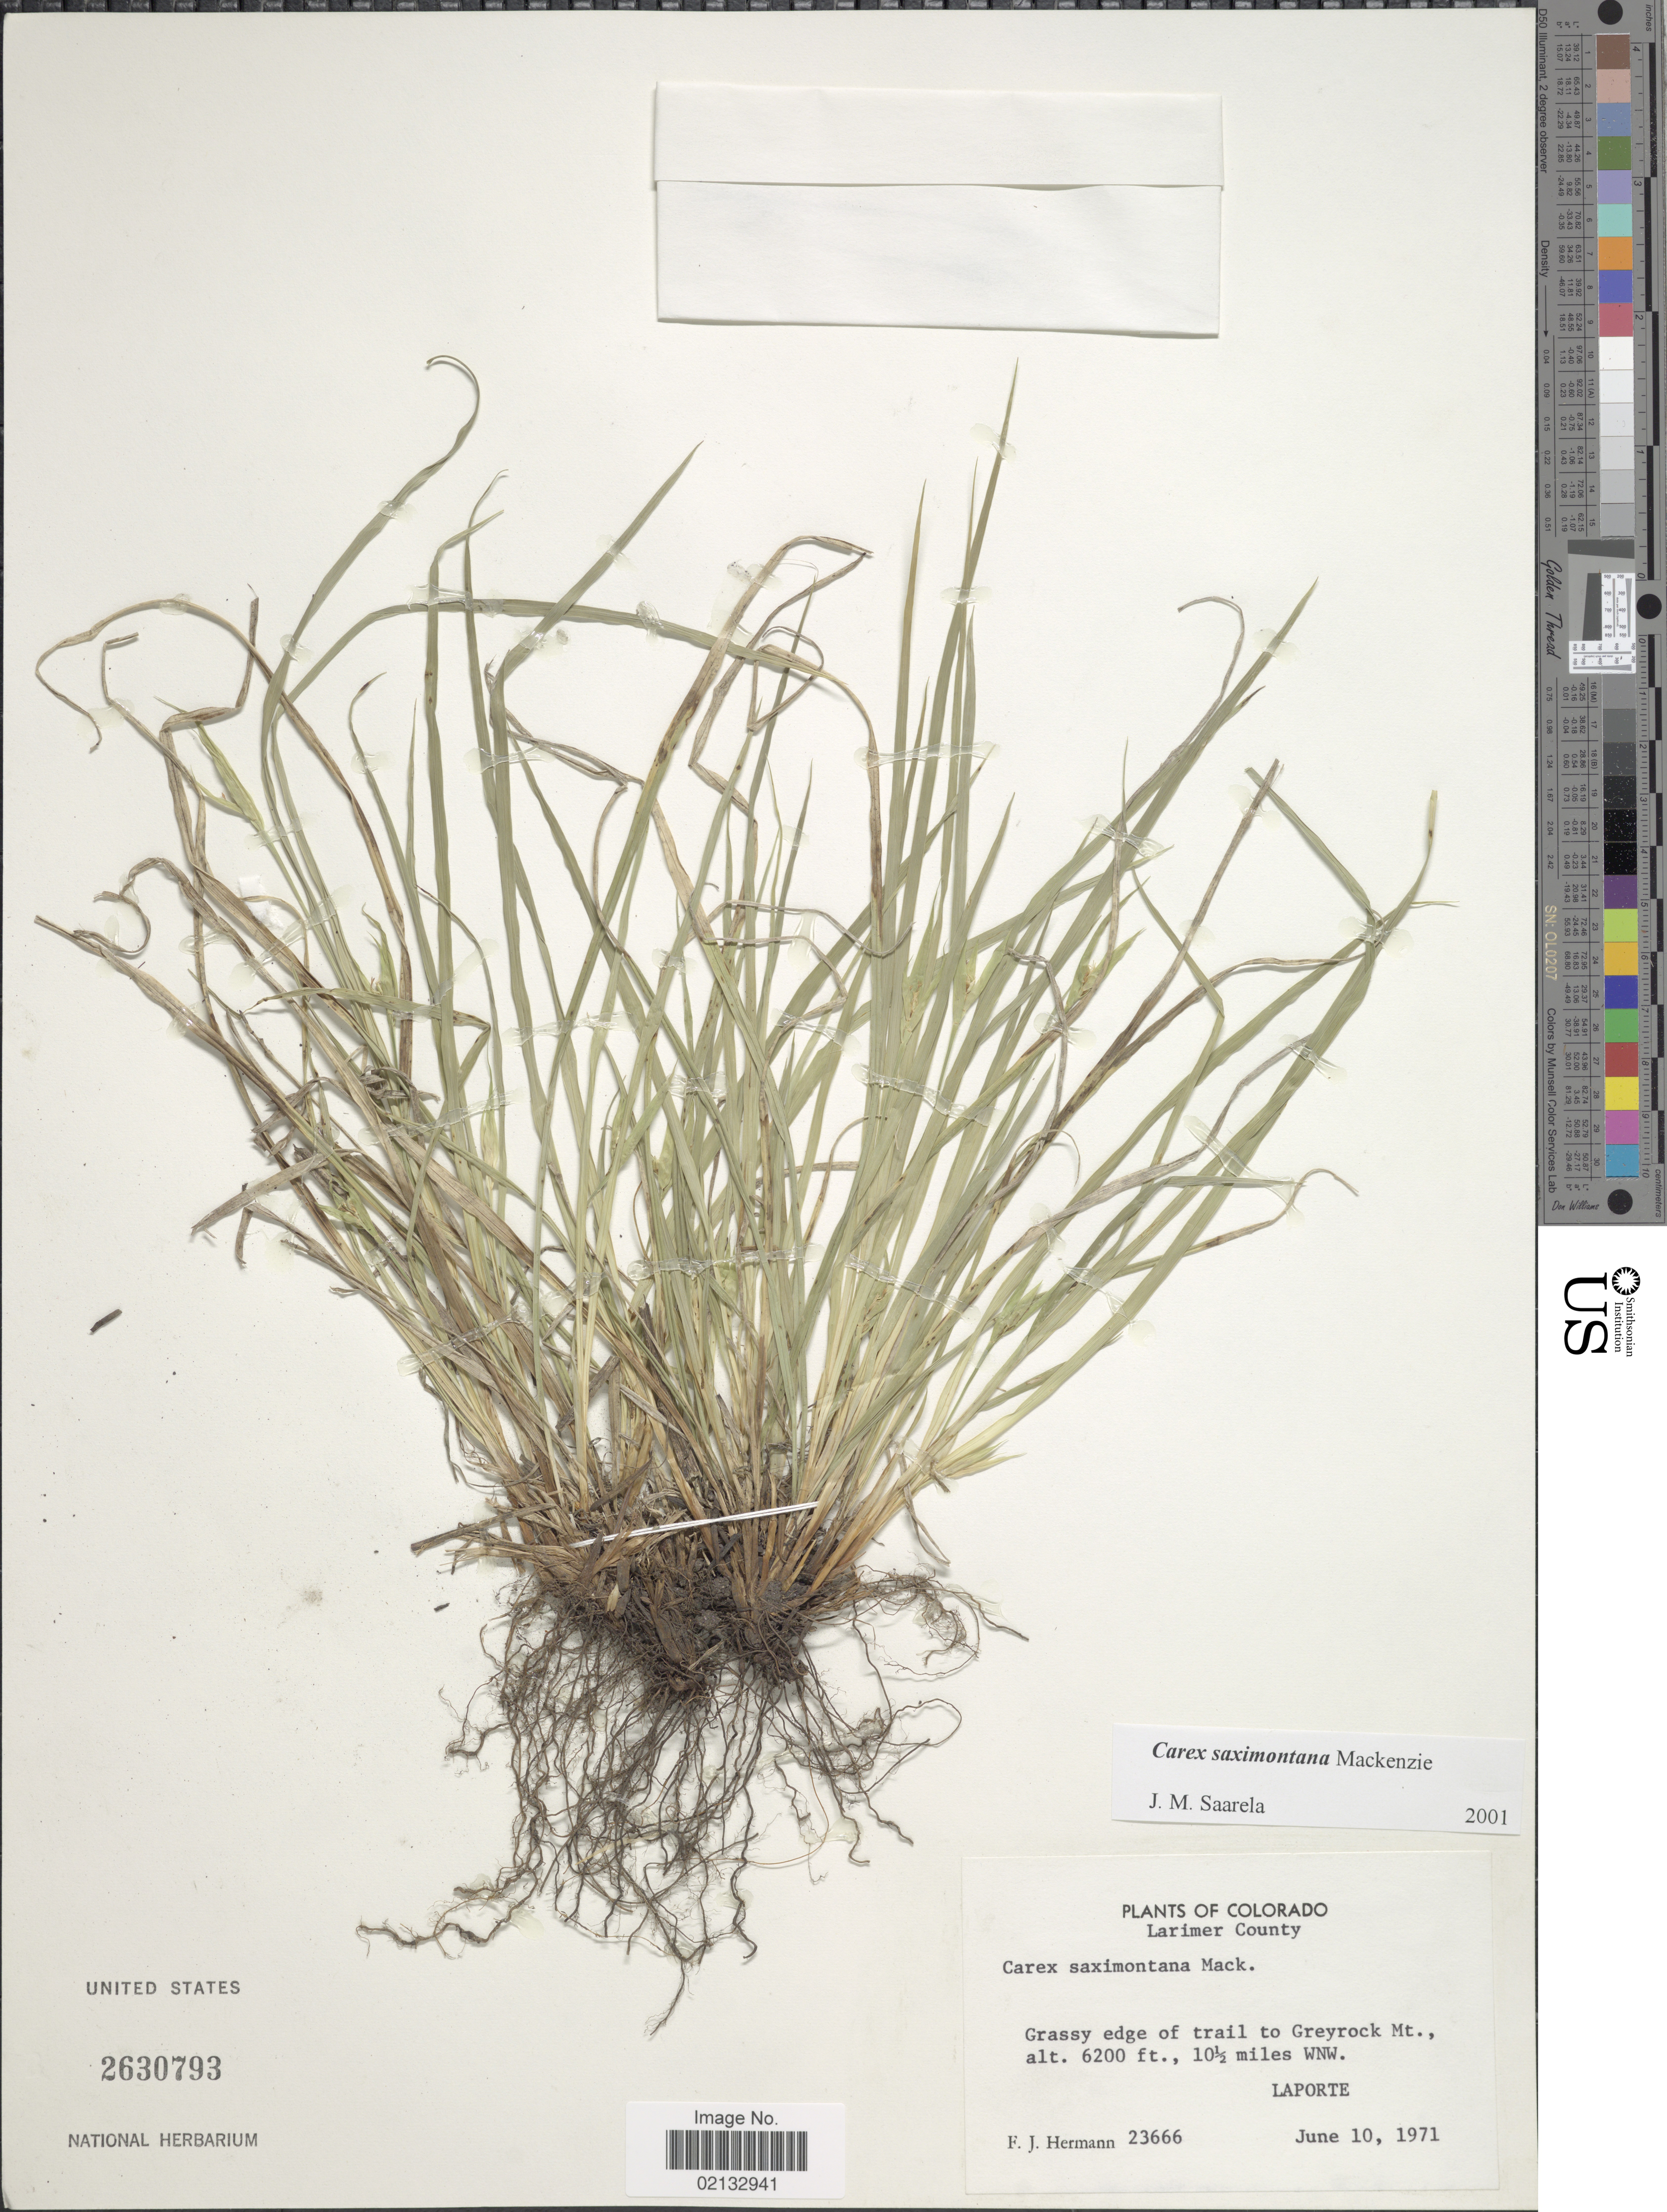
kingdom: Plantae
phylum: Tracheophyta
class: Liliopsida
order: Poales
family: Cyperaceae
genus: Carex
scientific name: Carex saximontana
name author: Mack.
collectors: F. J. Hermann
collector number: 23666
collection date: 1971-06-10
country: United States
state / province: Colorado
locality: Larimer County. Grassy edge of trail to Greyrock Mt., 10 1/2 miles NNW. Laporte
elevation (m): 1890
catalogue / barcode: US 2630793